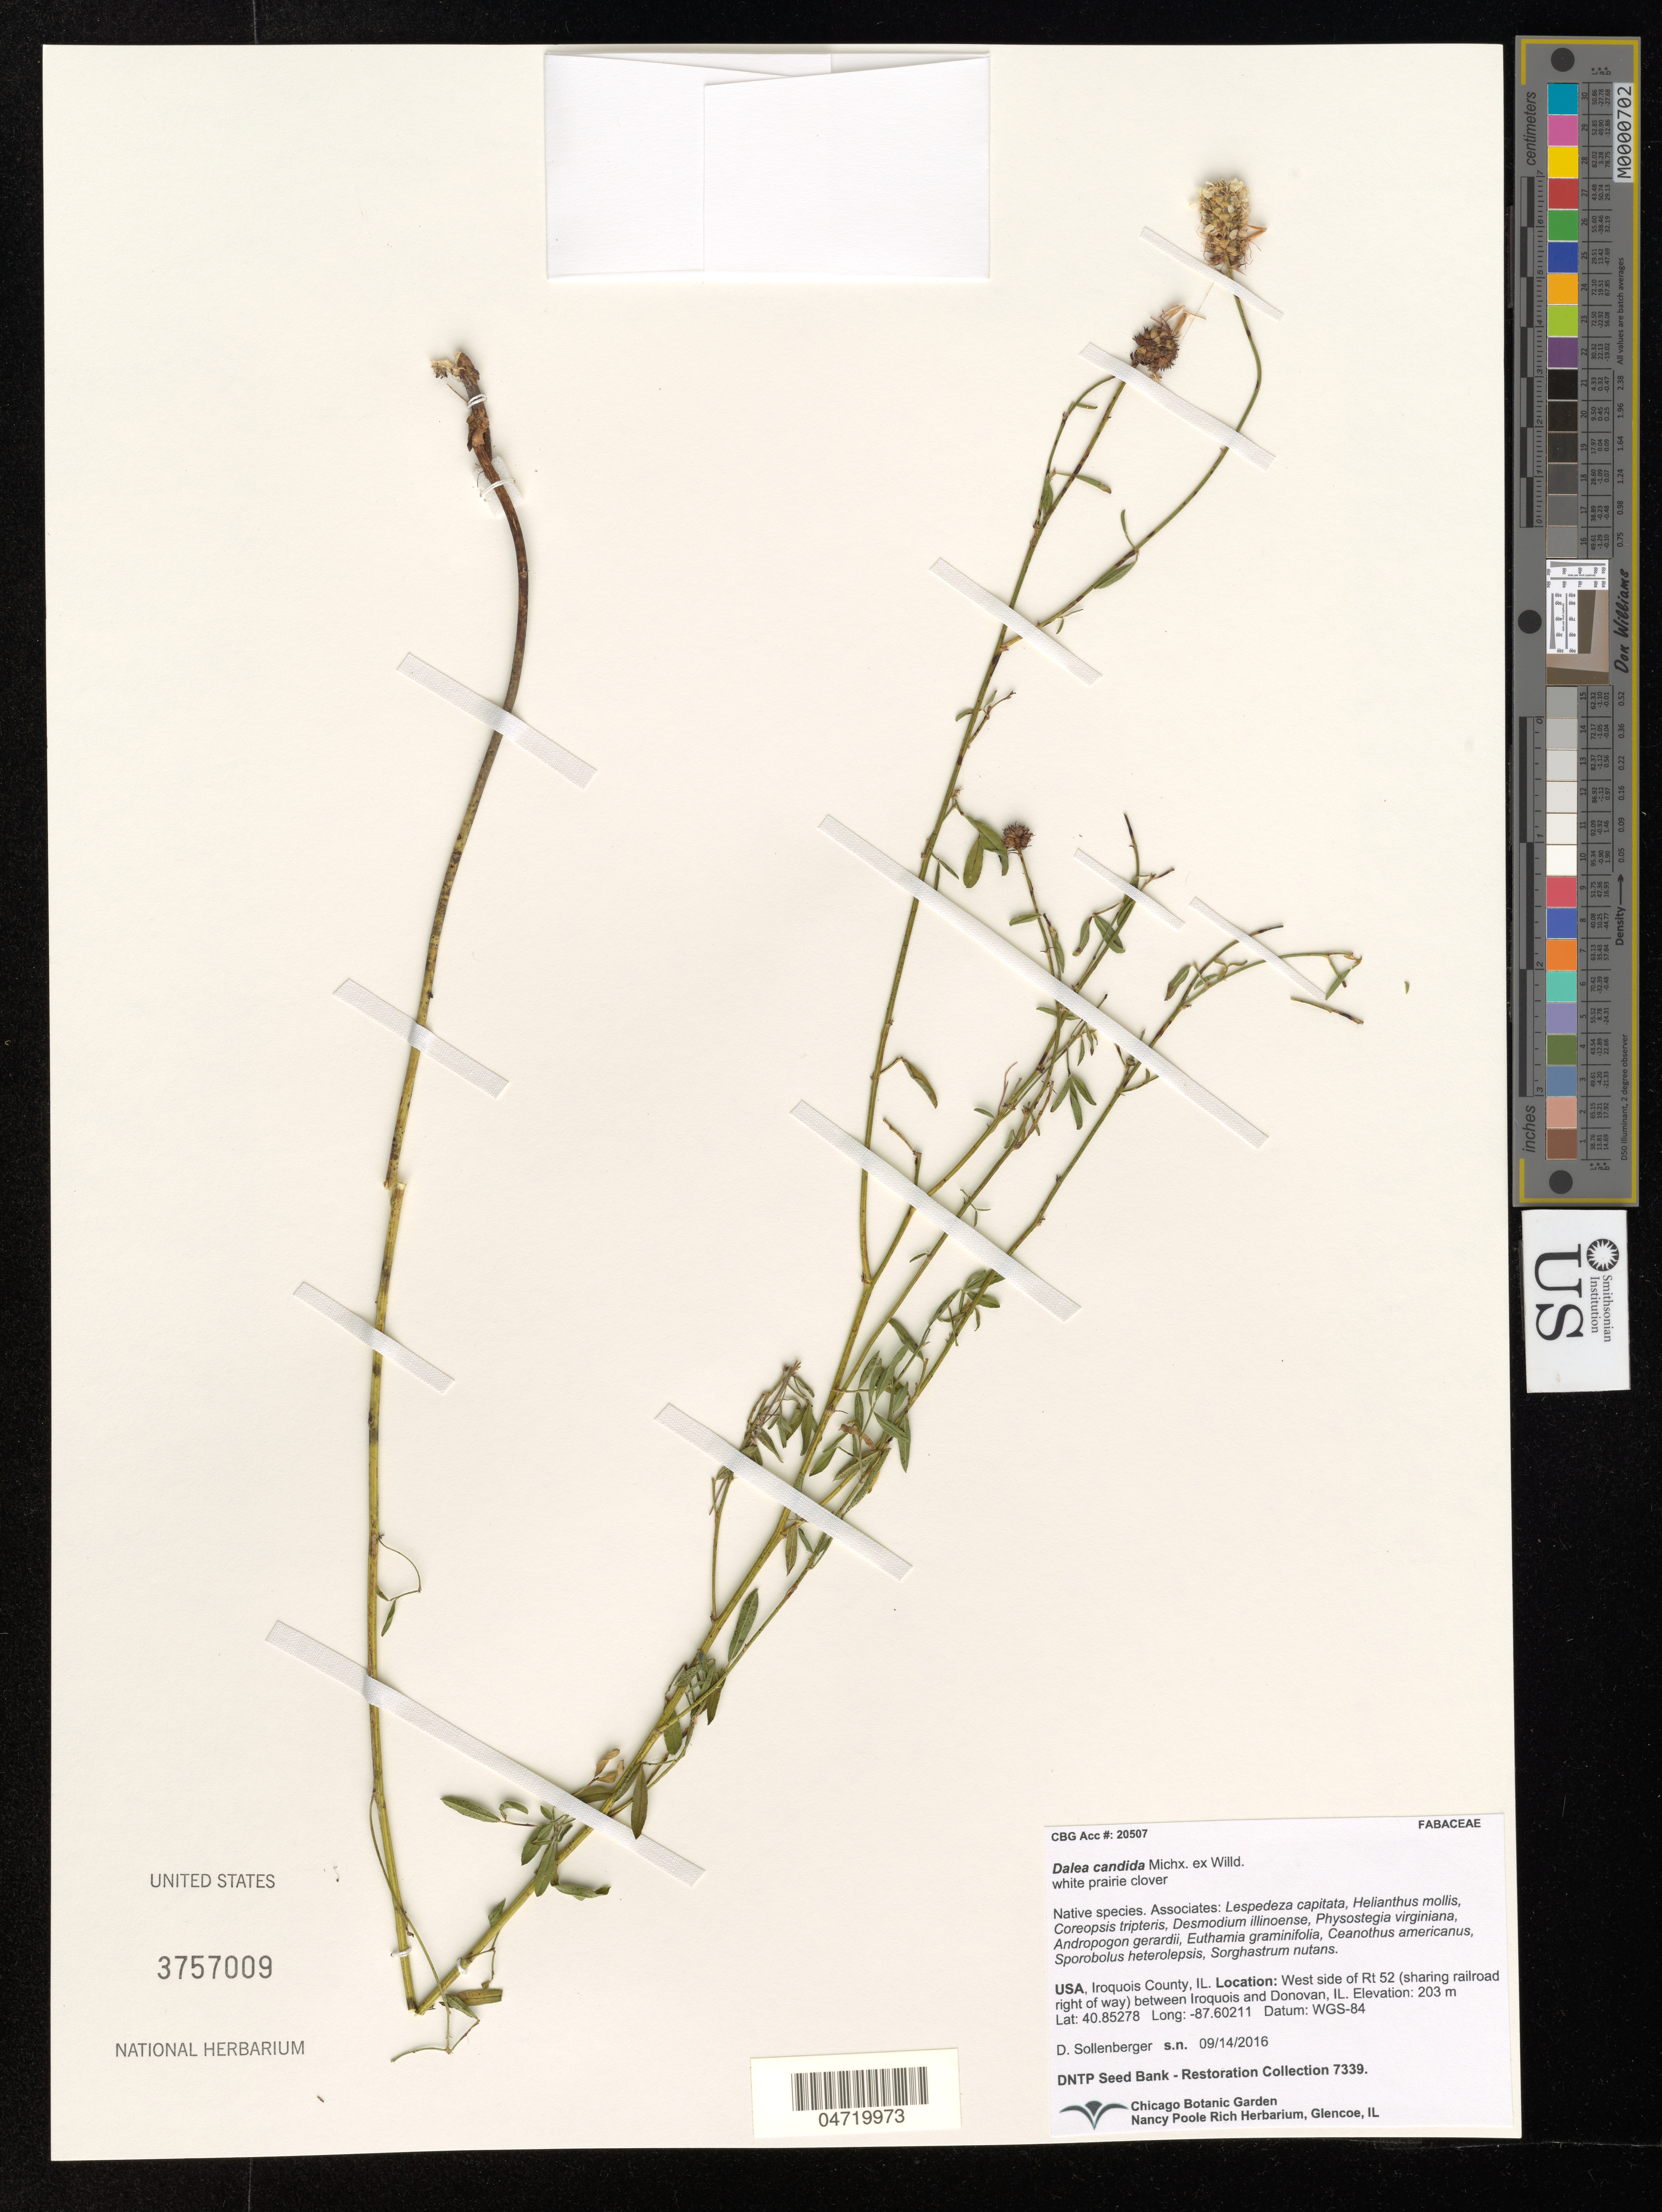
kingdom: Plantae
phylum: Tracheophyta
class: Magnoliopsida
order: Fabales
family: Fabaceae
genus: Dalea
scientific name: Dalea candida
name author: Michx. ex Willd.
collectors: D. Sollenberger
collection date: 2016-09-14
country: United States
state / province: Illinois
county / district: Iroquois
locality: Iroquois County. West side of Rt 52 (sharing railroad right of way) between Iroquois and Donovan, IL. Datum: WGS-84.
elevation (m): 203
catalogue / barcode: US 3757009